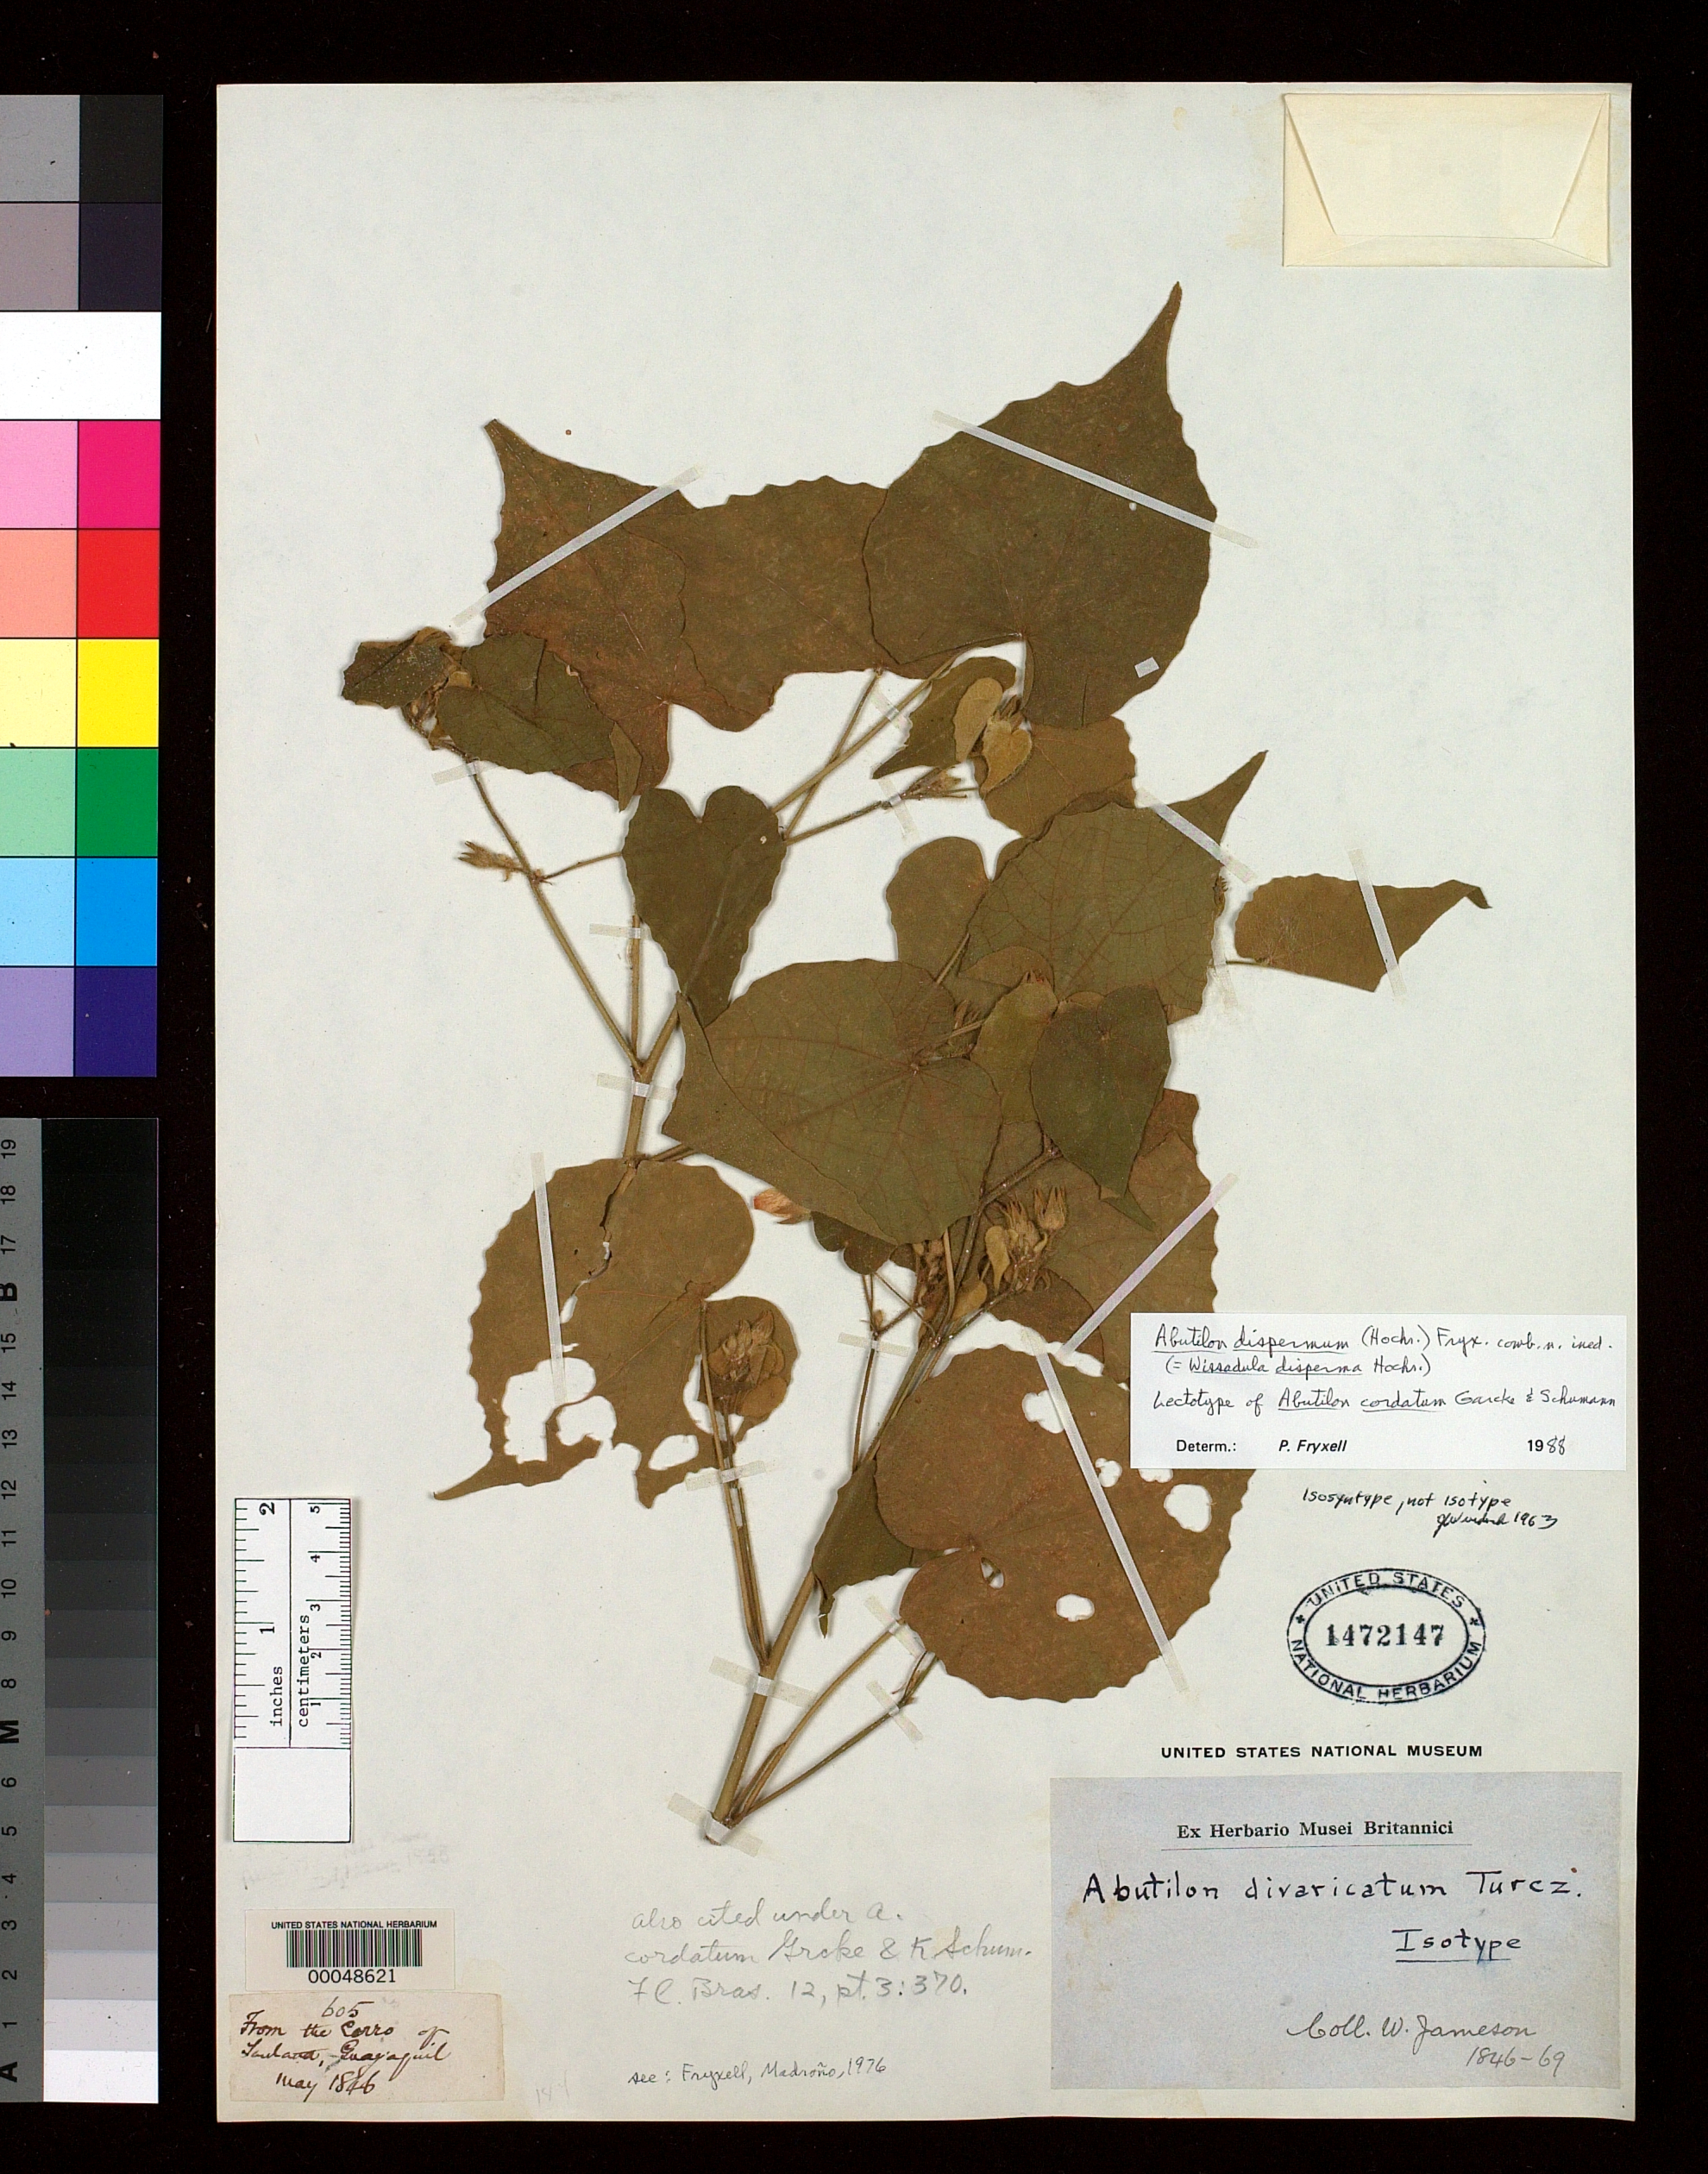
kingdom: Plantae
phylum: Tracheophyta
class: Magnoliopsida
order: Malvales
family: Malvaceae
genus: Abutilon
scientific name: Abutilon divaricatum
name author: Turcz.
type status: Isosyntype; Lectotype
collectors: W. Jameson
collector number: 605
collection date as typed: May 1846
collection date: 1846-05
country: Ecuador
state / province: Guayas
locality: Guayaquil, Cerro Taulaua.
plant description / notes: Also an isosyntype of Abultilon cordatum Gurke & Schumann.; Also an isosyntype of Abutilon divaricatum Turcz.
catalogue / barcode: US 1472147